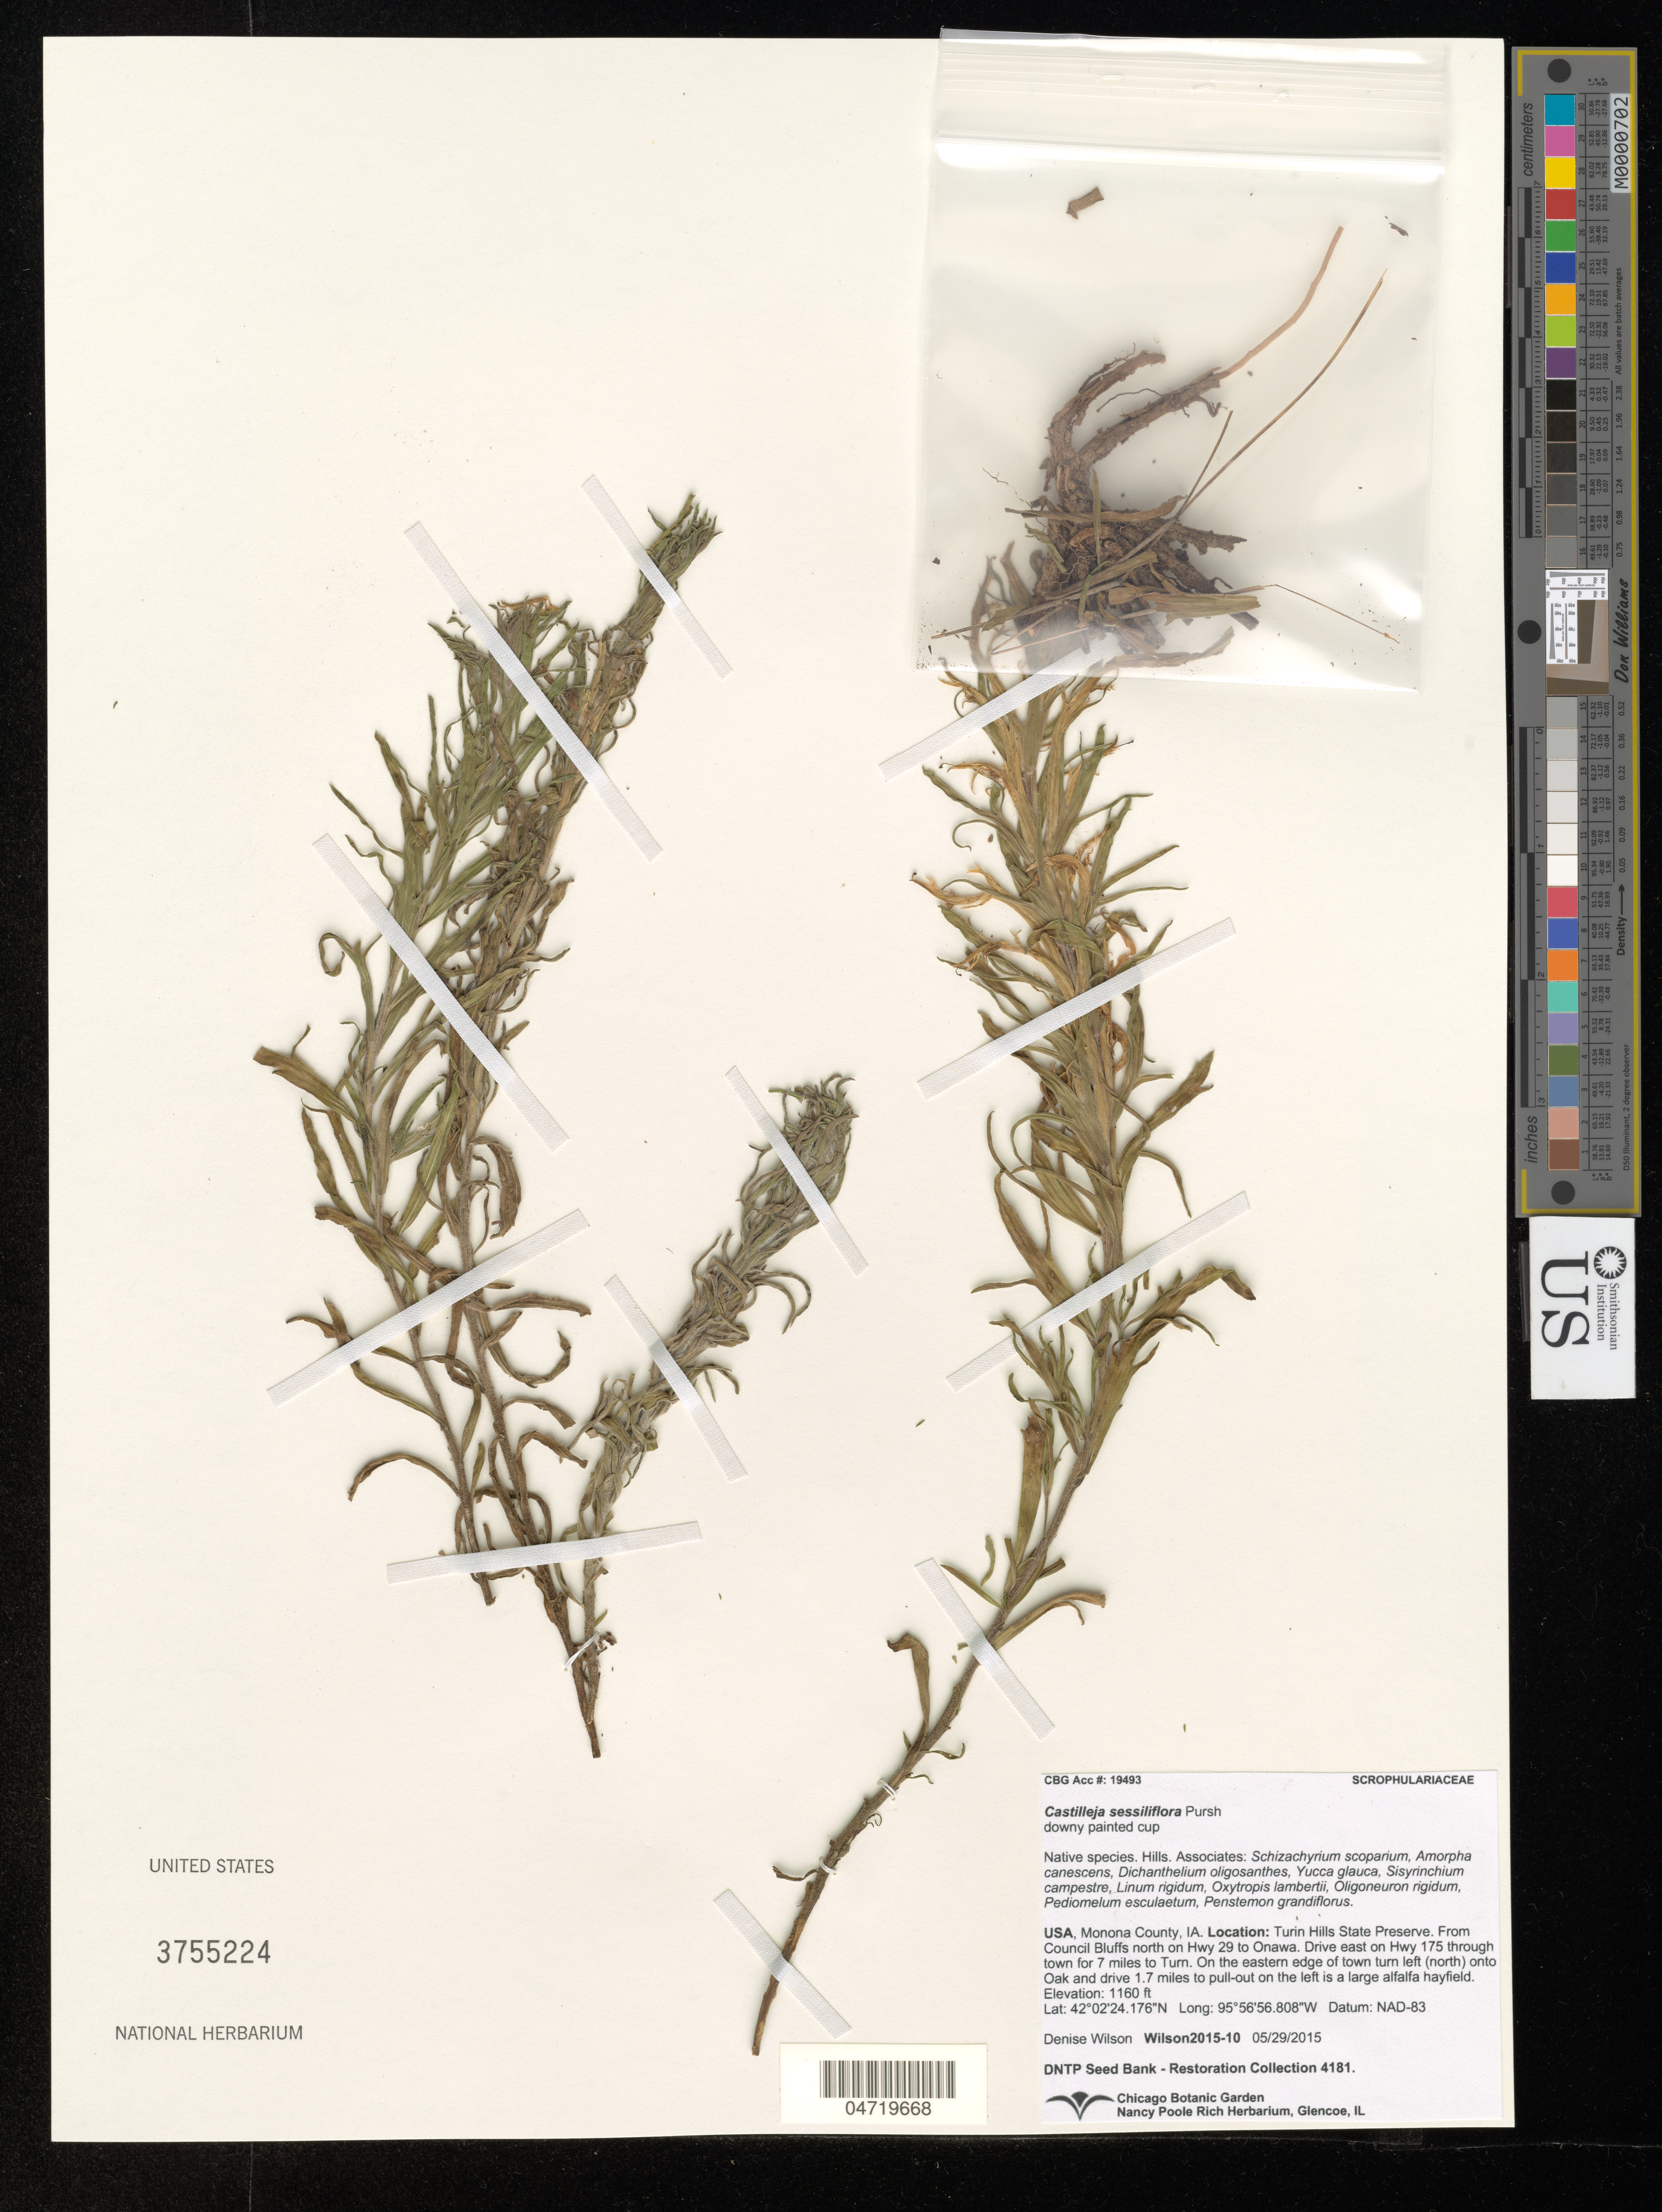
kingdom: Plantae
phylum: Tracheophyta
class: Magnoliopsida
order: Lamiales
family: Orobanchaceae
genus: Castilleja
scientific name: Castilleja sessiliflora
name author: Pursh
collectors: D. Wilson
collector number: Wilson2015-10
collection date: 2015-05-29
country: United States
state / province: Iowa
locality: Monona County, IA. Turin Hills State Preserve. From Council Bluffs north on Hwy 29 to Onawa. Drive east on Hwy 175 through town for 7 miles to Turn. On the eastern edge of town turn left (north) onto Oak and drive 1.7 miles to pull-out on the left is a large alfalfa hayfield.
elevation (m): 354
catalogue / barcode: US 3755224